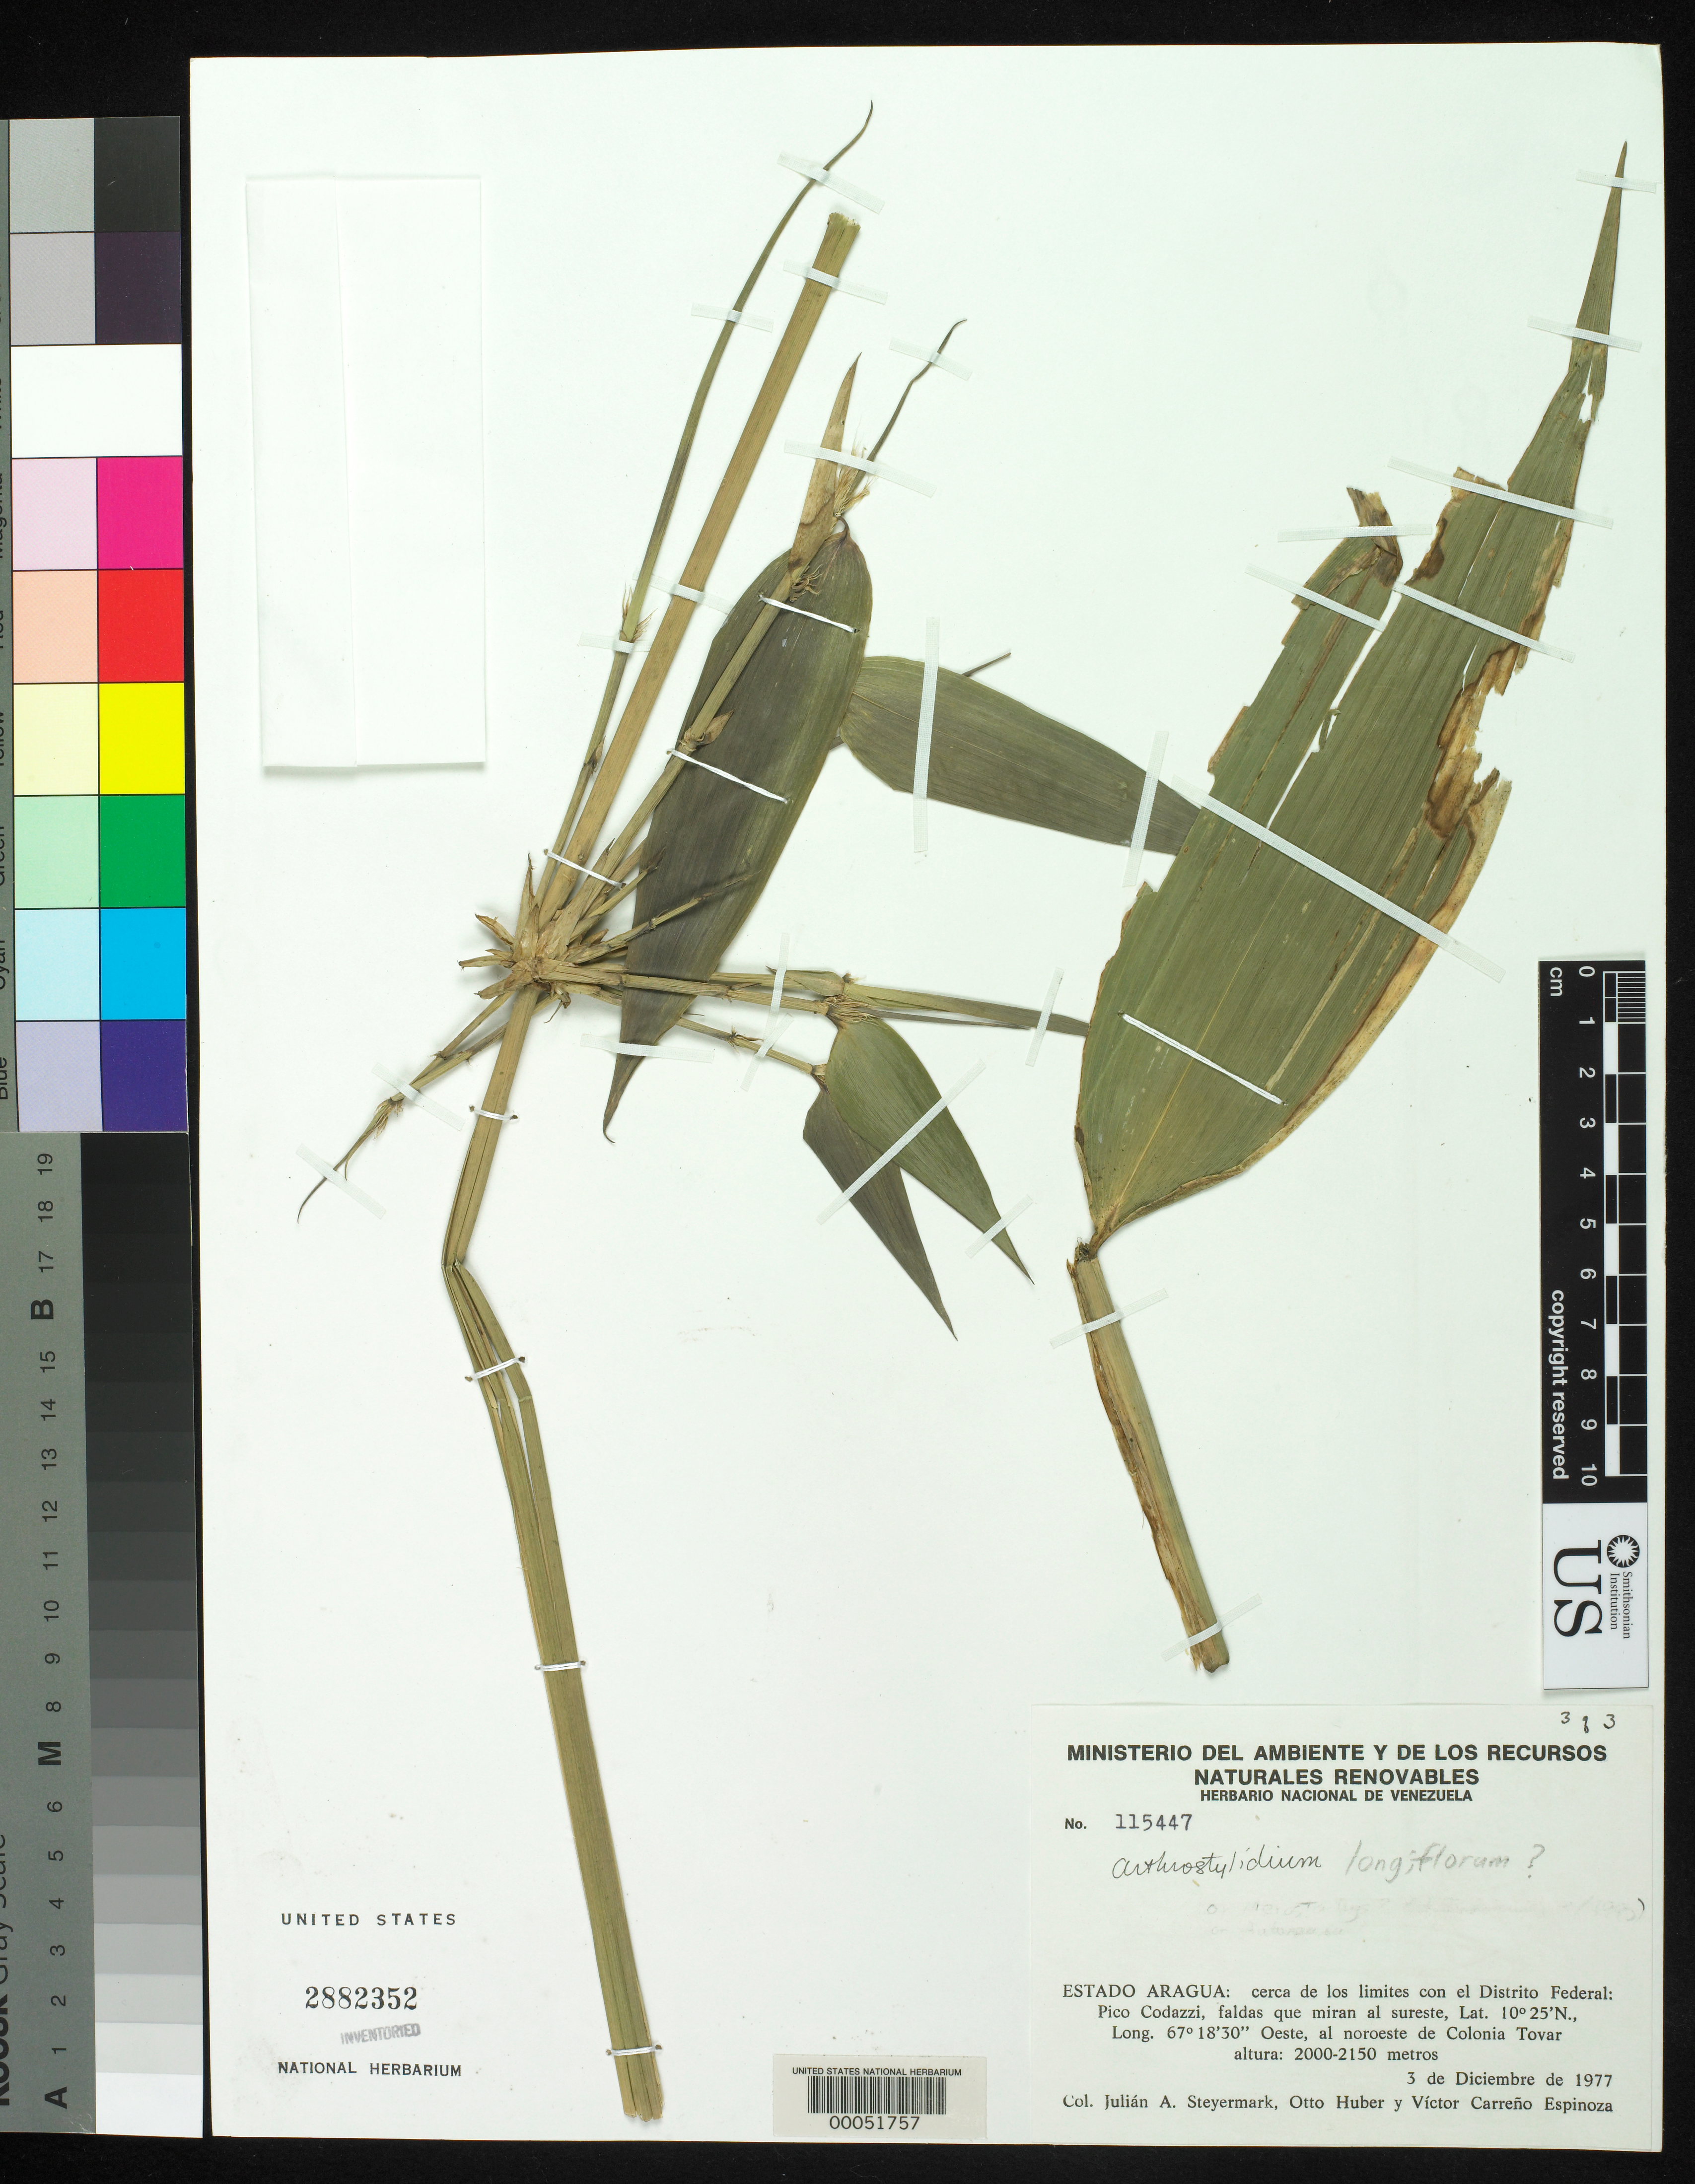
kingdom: Plantae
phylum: Tracheophyta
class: Liliopsida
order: Poales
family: Poaceae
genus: Arthrostylidium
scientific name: Arthrostylidium sp.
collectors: J. Steyermark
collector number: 115447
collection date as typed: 03 Dec 1977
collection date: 1977-12-03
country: Venezuela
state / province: Aragua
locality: Pico codazzi lat 10 25'n: long 67 18' 30"e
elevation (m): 2000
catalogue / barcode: US 2882352